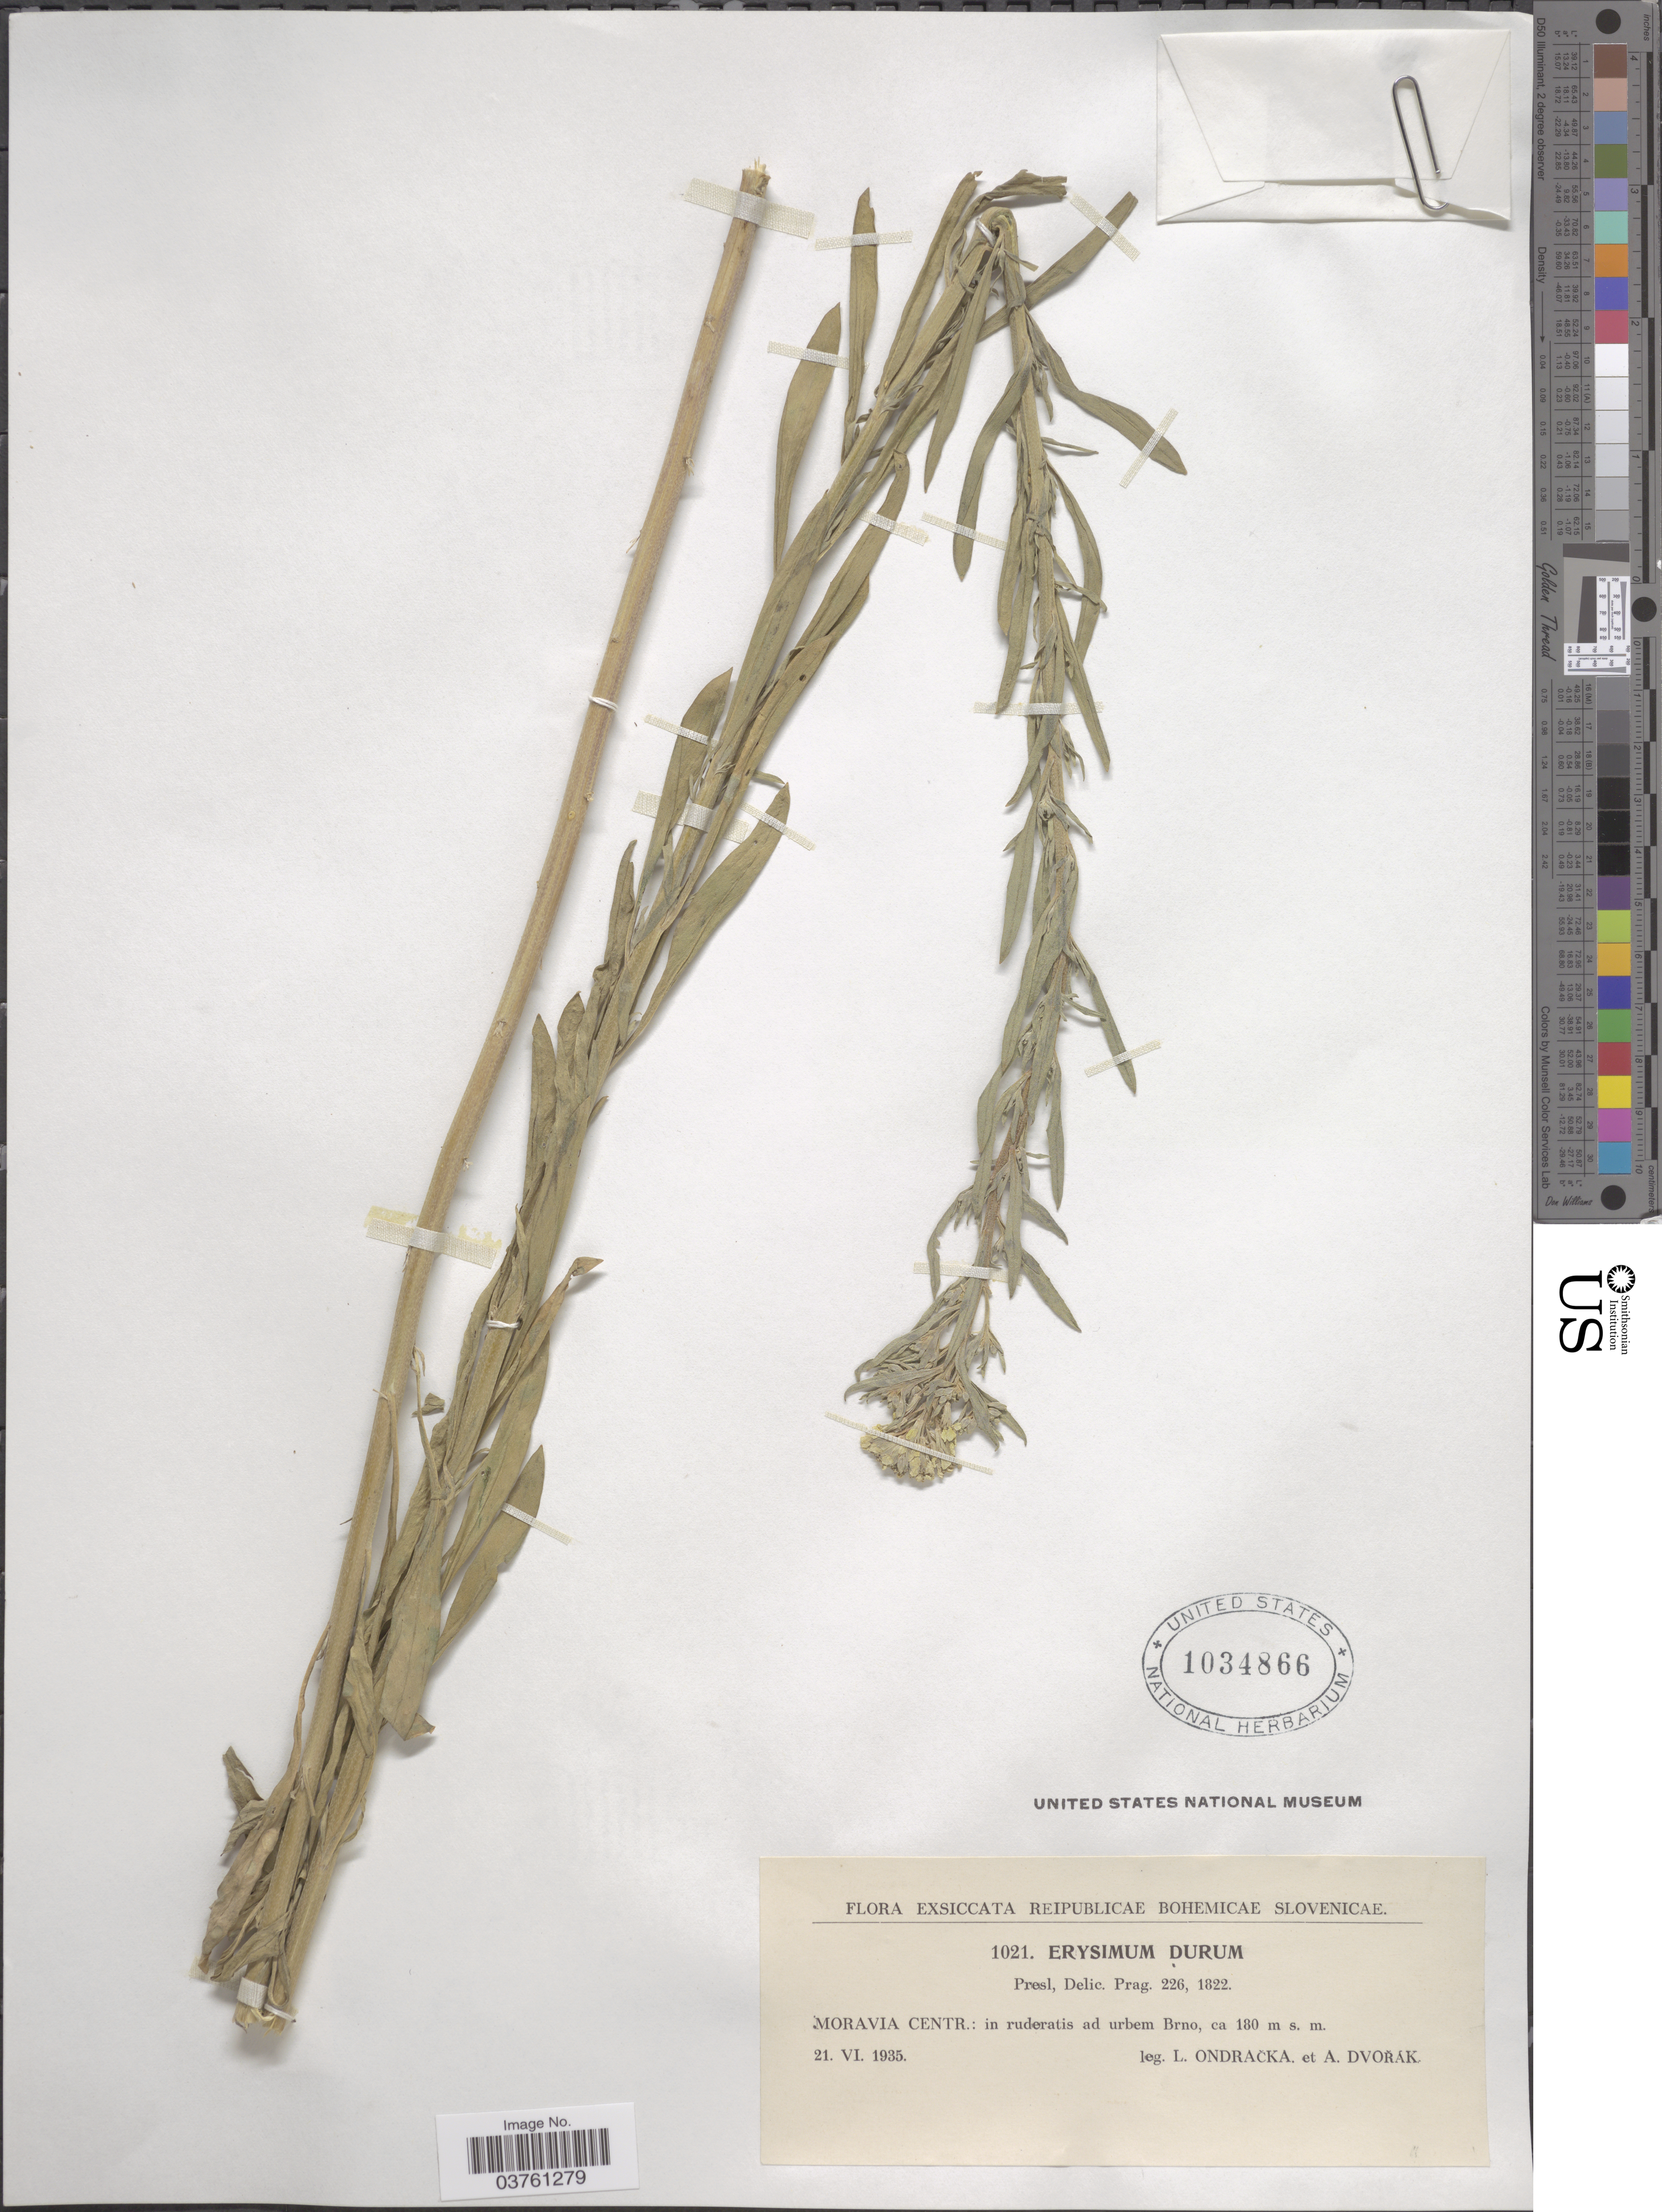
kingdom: Plantae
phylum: Tracheophyta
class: Magnoliopsida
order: Brassicales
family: Brassicaceae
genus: Erysimum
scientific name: Erysimum durum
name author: J. Presl & C. Presl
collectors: L. Ondracka & A. Dvořák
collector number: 1021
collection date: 1935-06-21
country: Czechia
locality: Reipublicae Bohemicae Slovenicae. Moravia Centr.: in ruderatis ad urbem Brno.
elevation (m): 180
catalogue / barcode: US 1034866